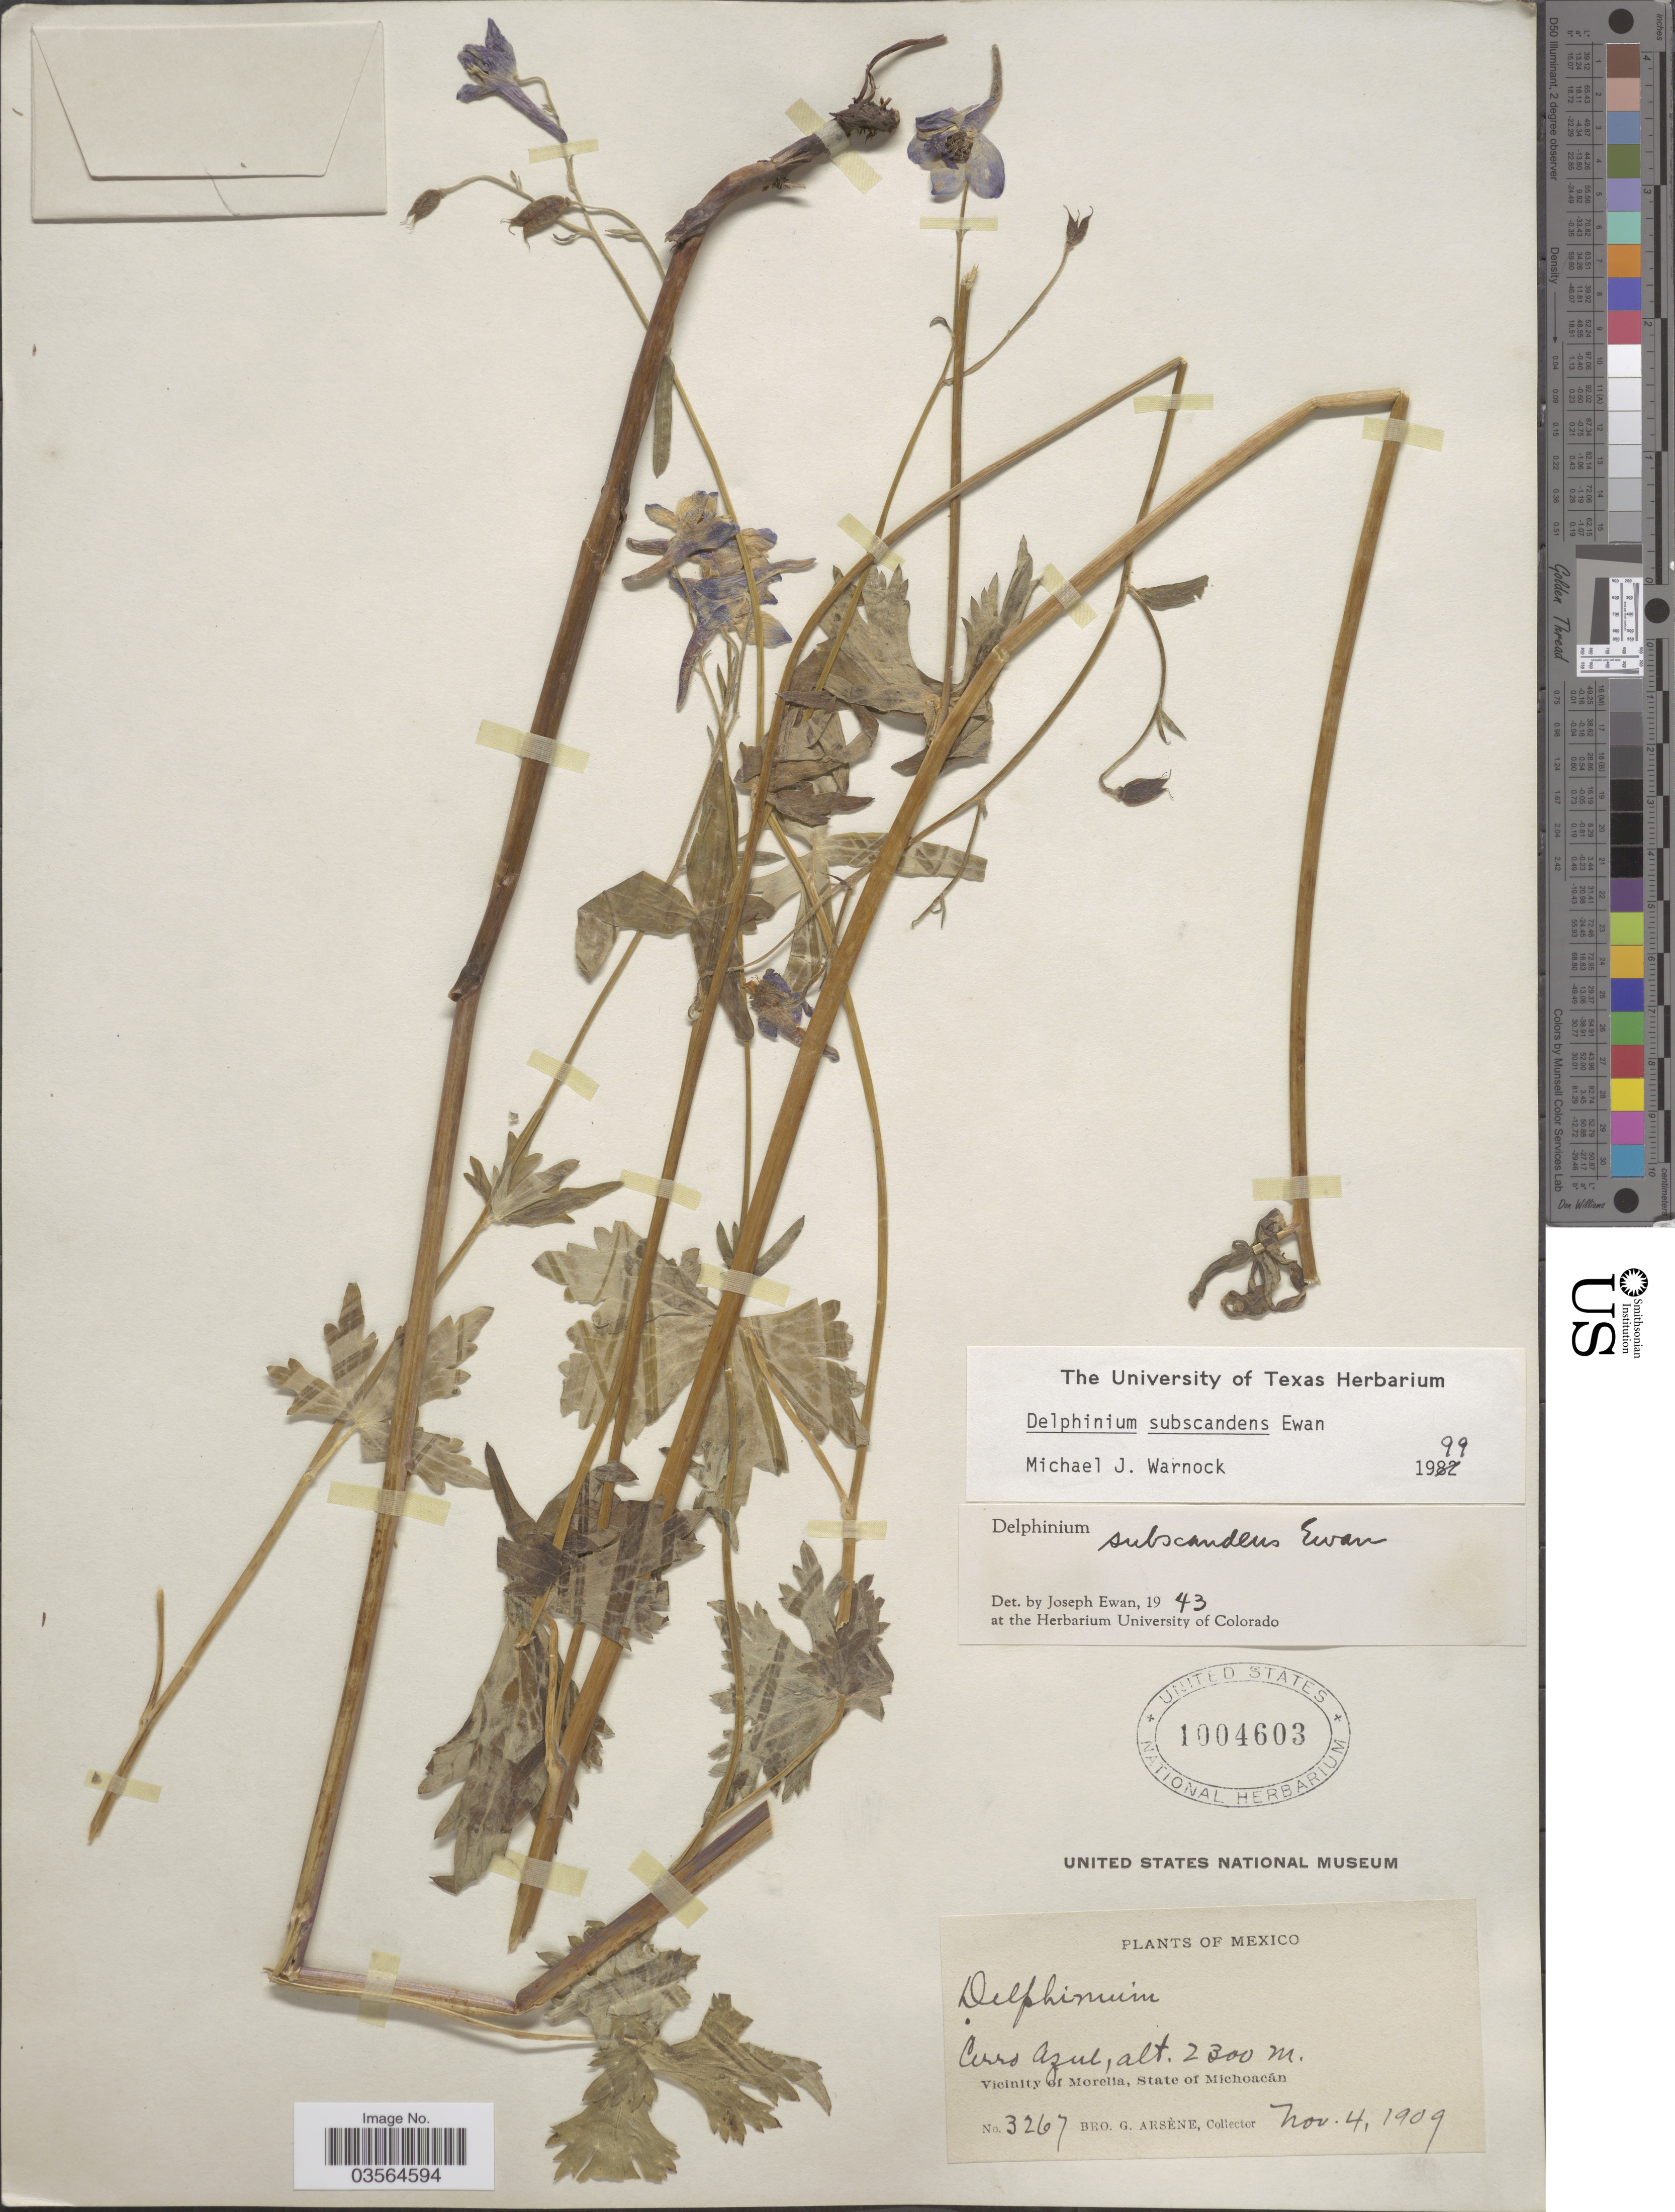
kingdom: Plantae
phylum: Tracheophyta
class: Magnoliopsida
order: Ranunculales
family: Ranunculaceae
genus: Delphinium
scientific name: Delphinium subscandens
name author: Ewan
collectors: Bro. G. Arsène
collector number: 3267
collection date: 1909-11-04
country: Mexico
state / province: Michoacán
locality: Cerro Azul. Vicinity of Morelia.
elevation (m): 2300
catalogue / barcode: US 1004603